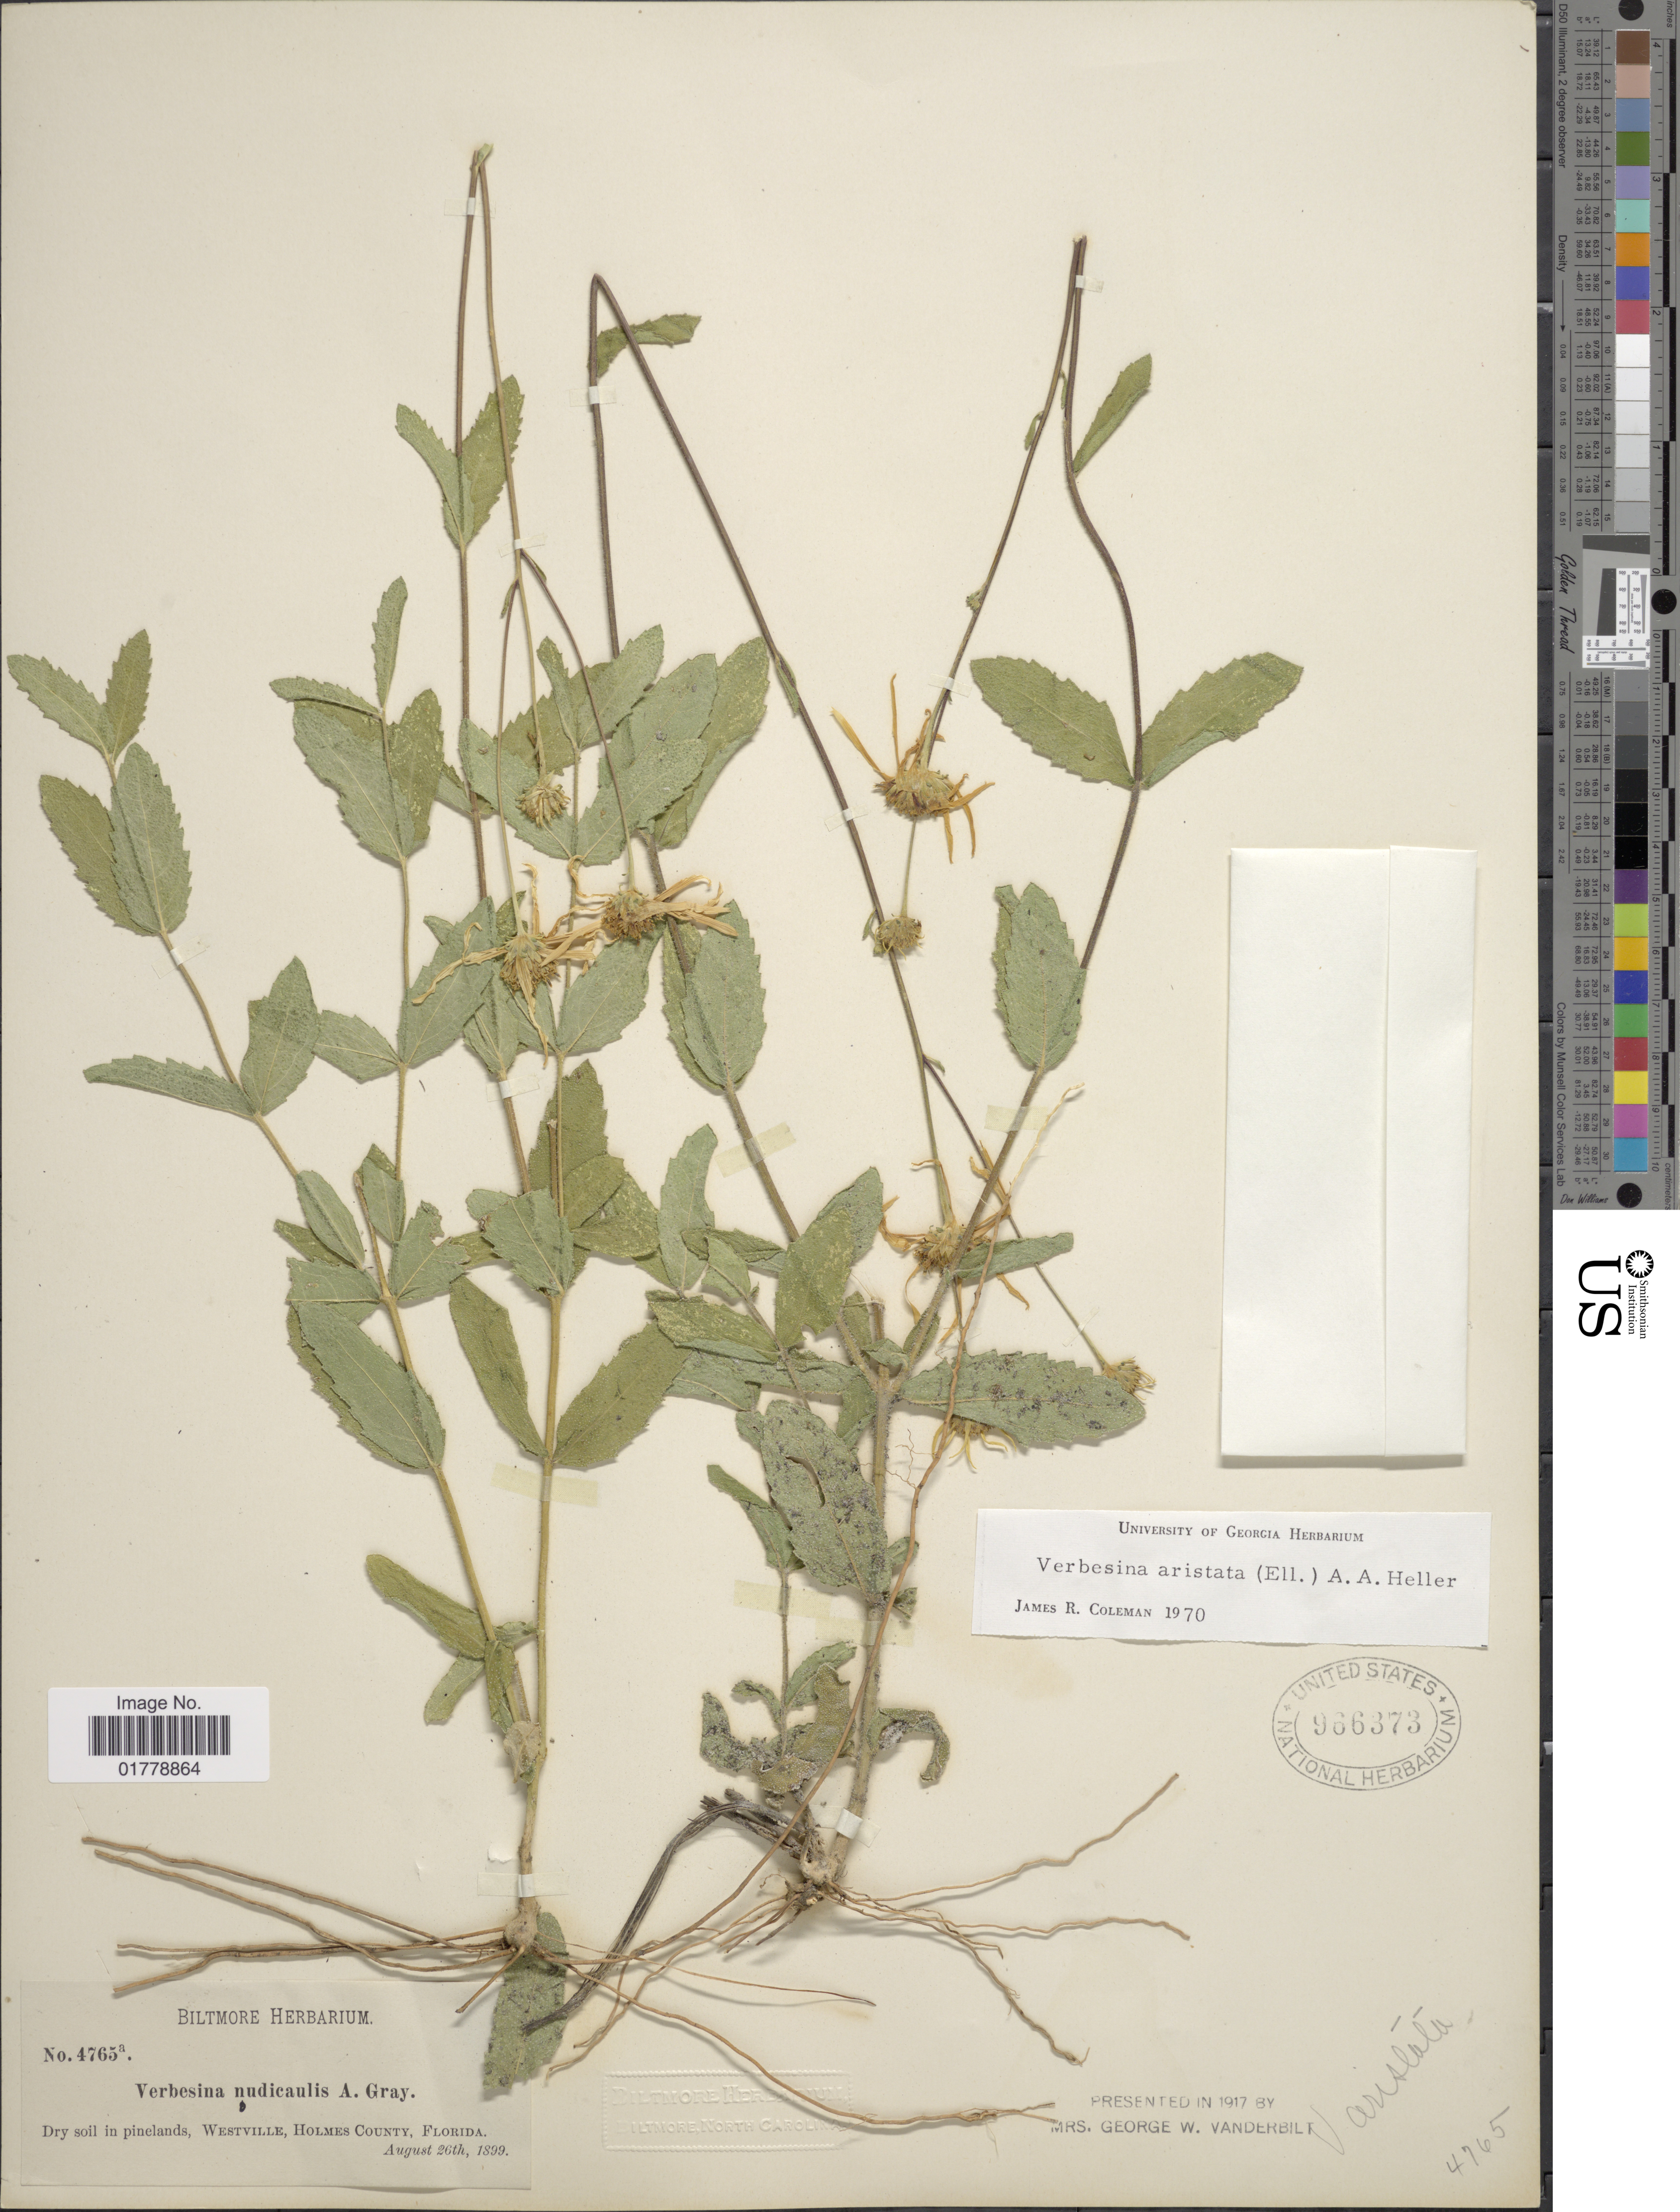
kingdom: Plantae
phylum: Tracheophyta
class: Magnoliopsida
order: Asterales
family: Asteraceae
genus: Verbesina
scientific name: Verbesina aristata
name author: (Elliott) A. Heller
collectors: ex herb. Biltmore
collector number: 4765a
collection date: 1899-08-26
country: United States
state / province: Florida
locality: Dry soil in pinelands, Westville, Holmes County, Florida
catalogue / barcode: US 966373